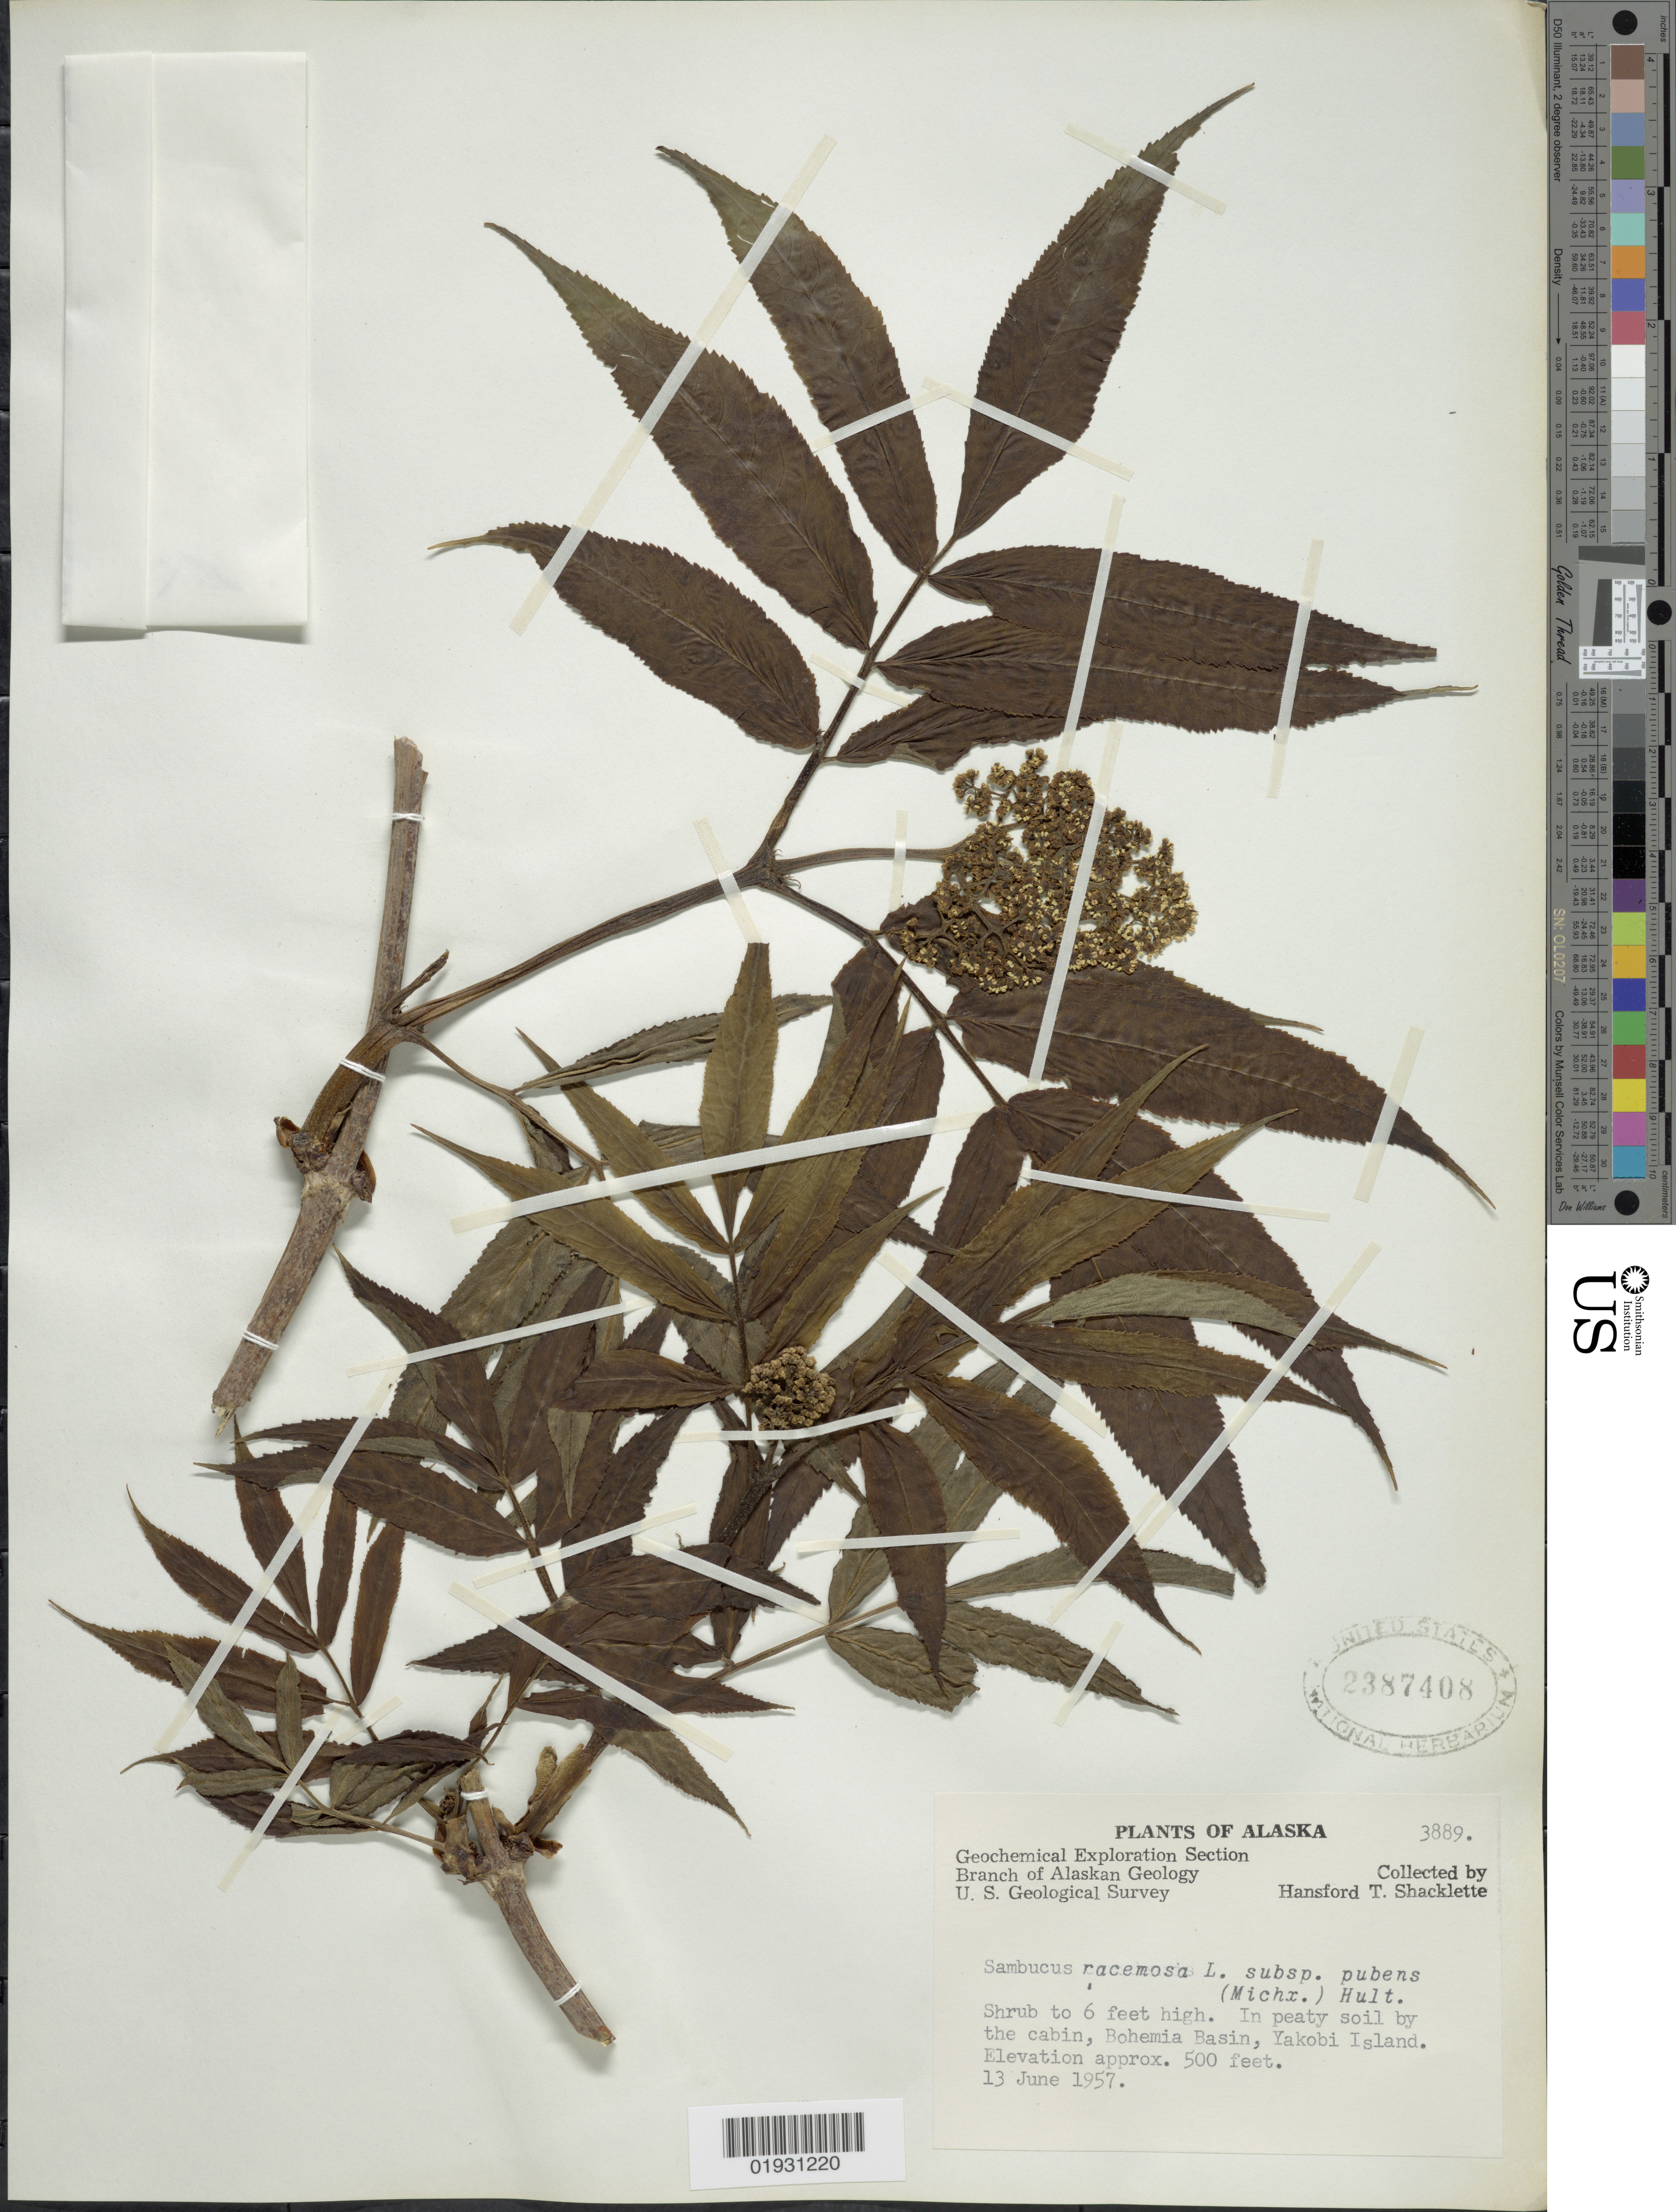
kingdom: Plantae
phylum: Tracheophyta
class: Magnoliopsida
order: Dipsacales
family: Viburnaceae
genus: Sambucus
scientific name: Sambucus pubens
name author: Michx.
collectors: H. Shacklette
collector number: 3889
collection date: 1957-06-13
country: United States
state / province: Alaska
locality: Bohemia Basin, Yakobi Island.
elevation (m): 152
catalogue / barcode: US 2387408